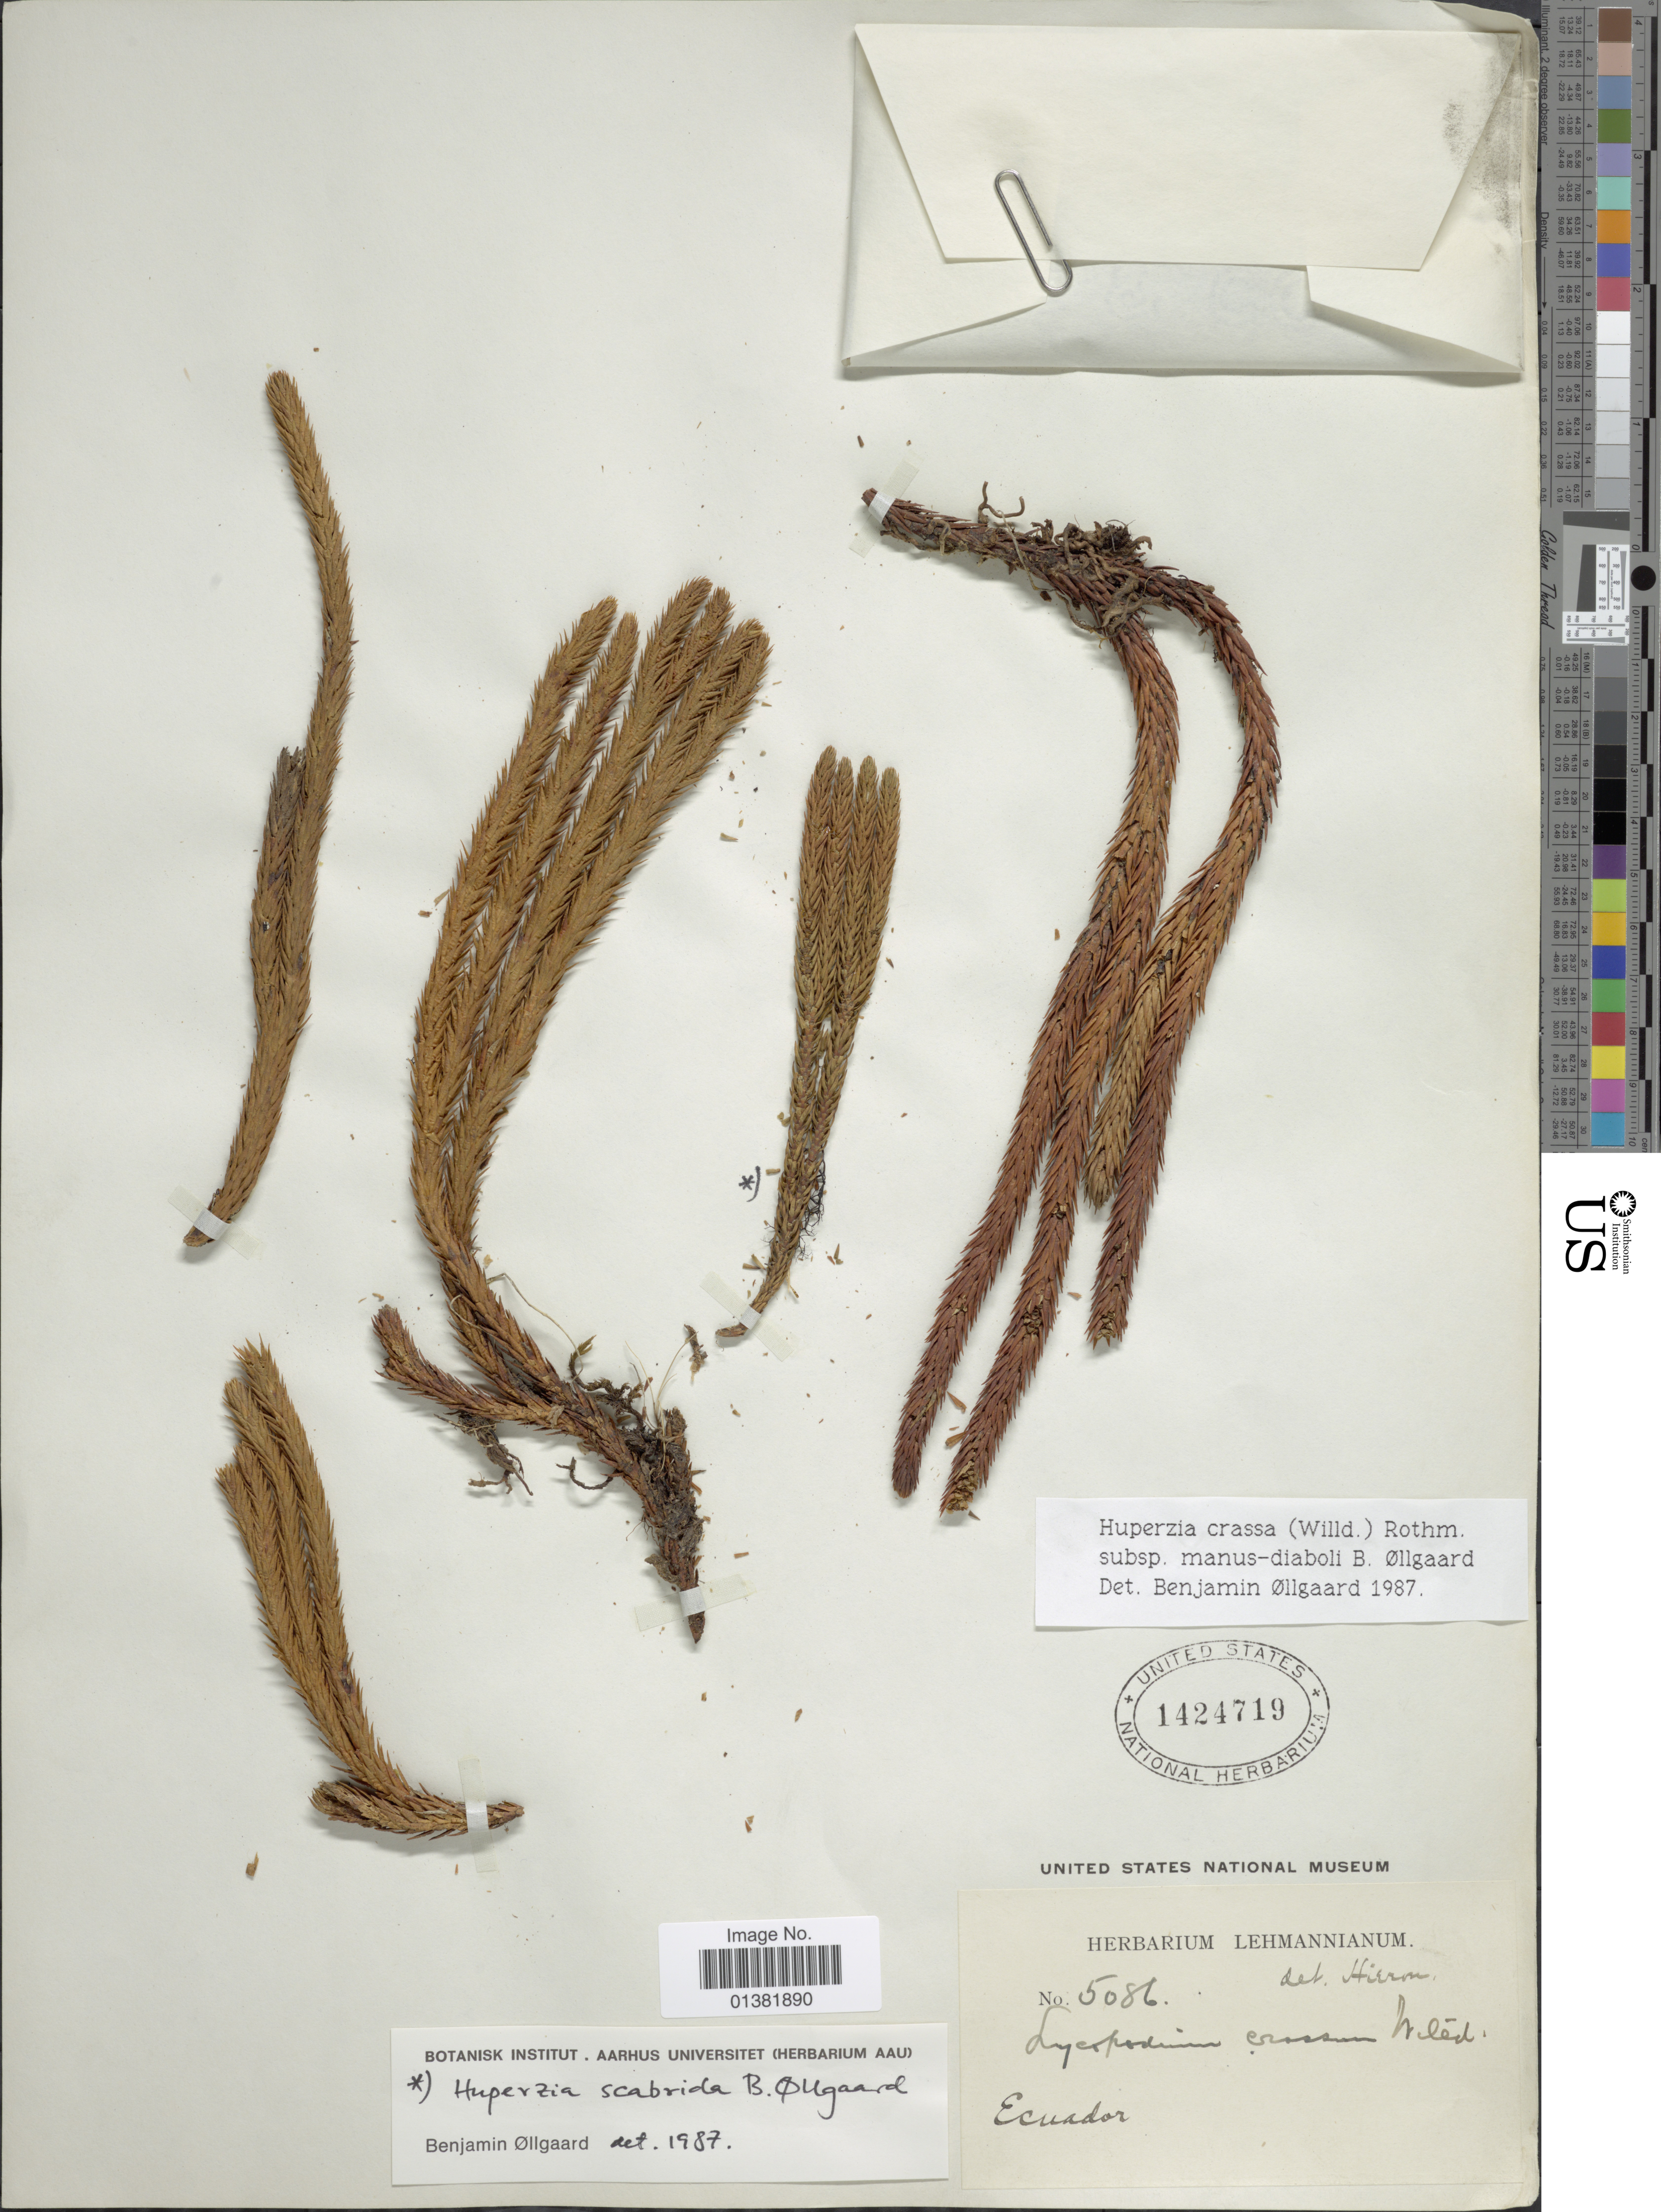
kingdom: Plantae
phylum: Tracheophyta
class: Lycopodiopsida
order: Lycopodiales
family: Lycopodiaceae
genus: Phlegmariurus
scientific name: Phlegmariurus crassus var. manus-diaboli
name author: (B. Øllg.) B. Øllg.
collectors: ex herb. Lehmannianum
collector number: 5086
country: Ecuador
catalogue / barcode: US 1424719